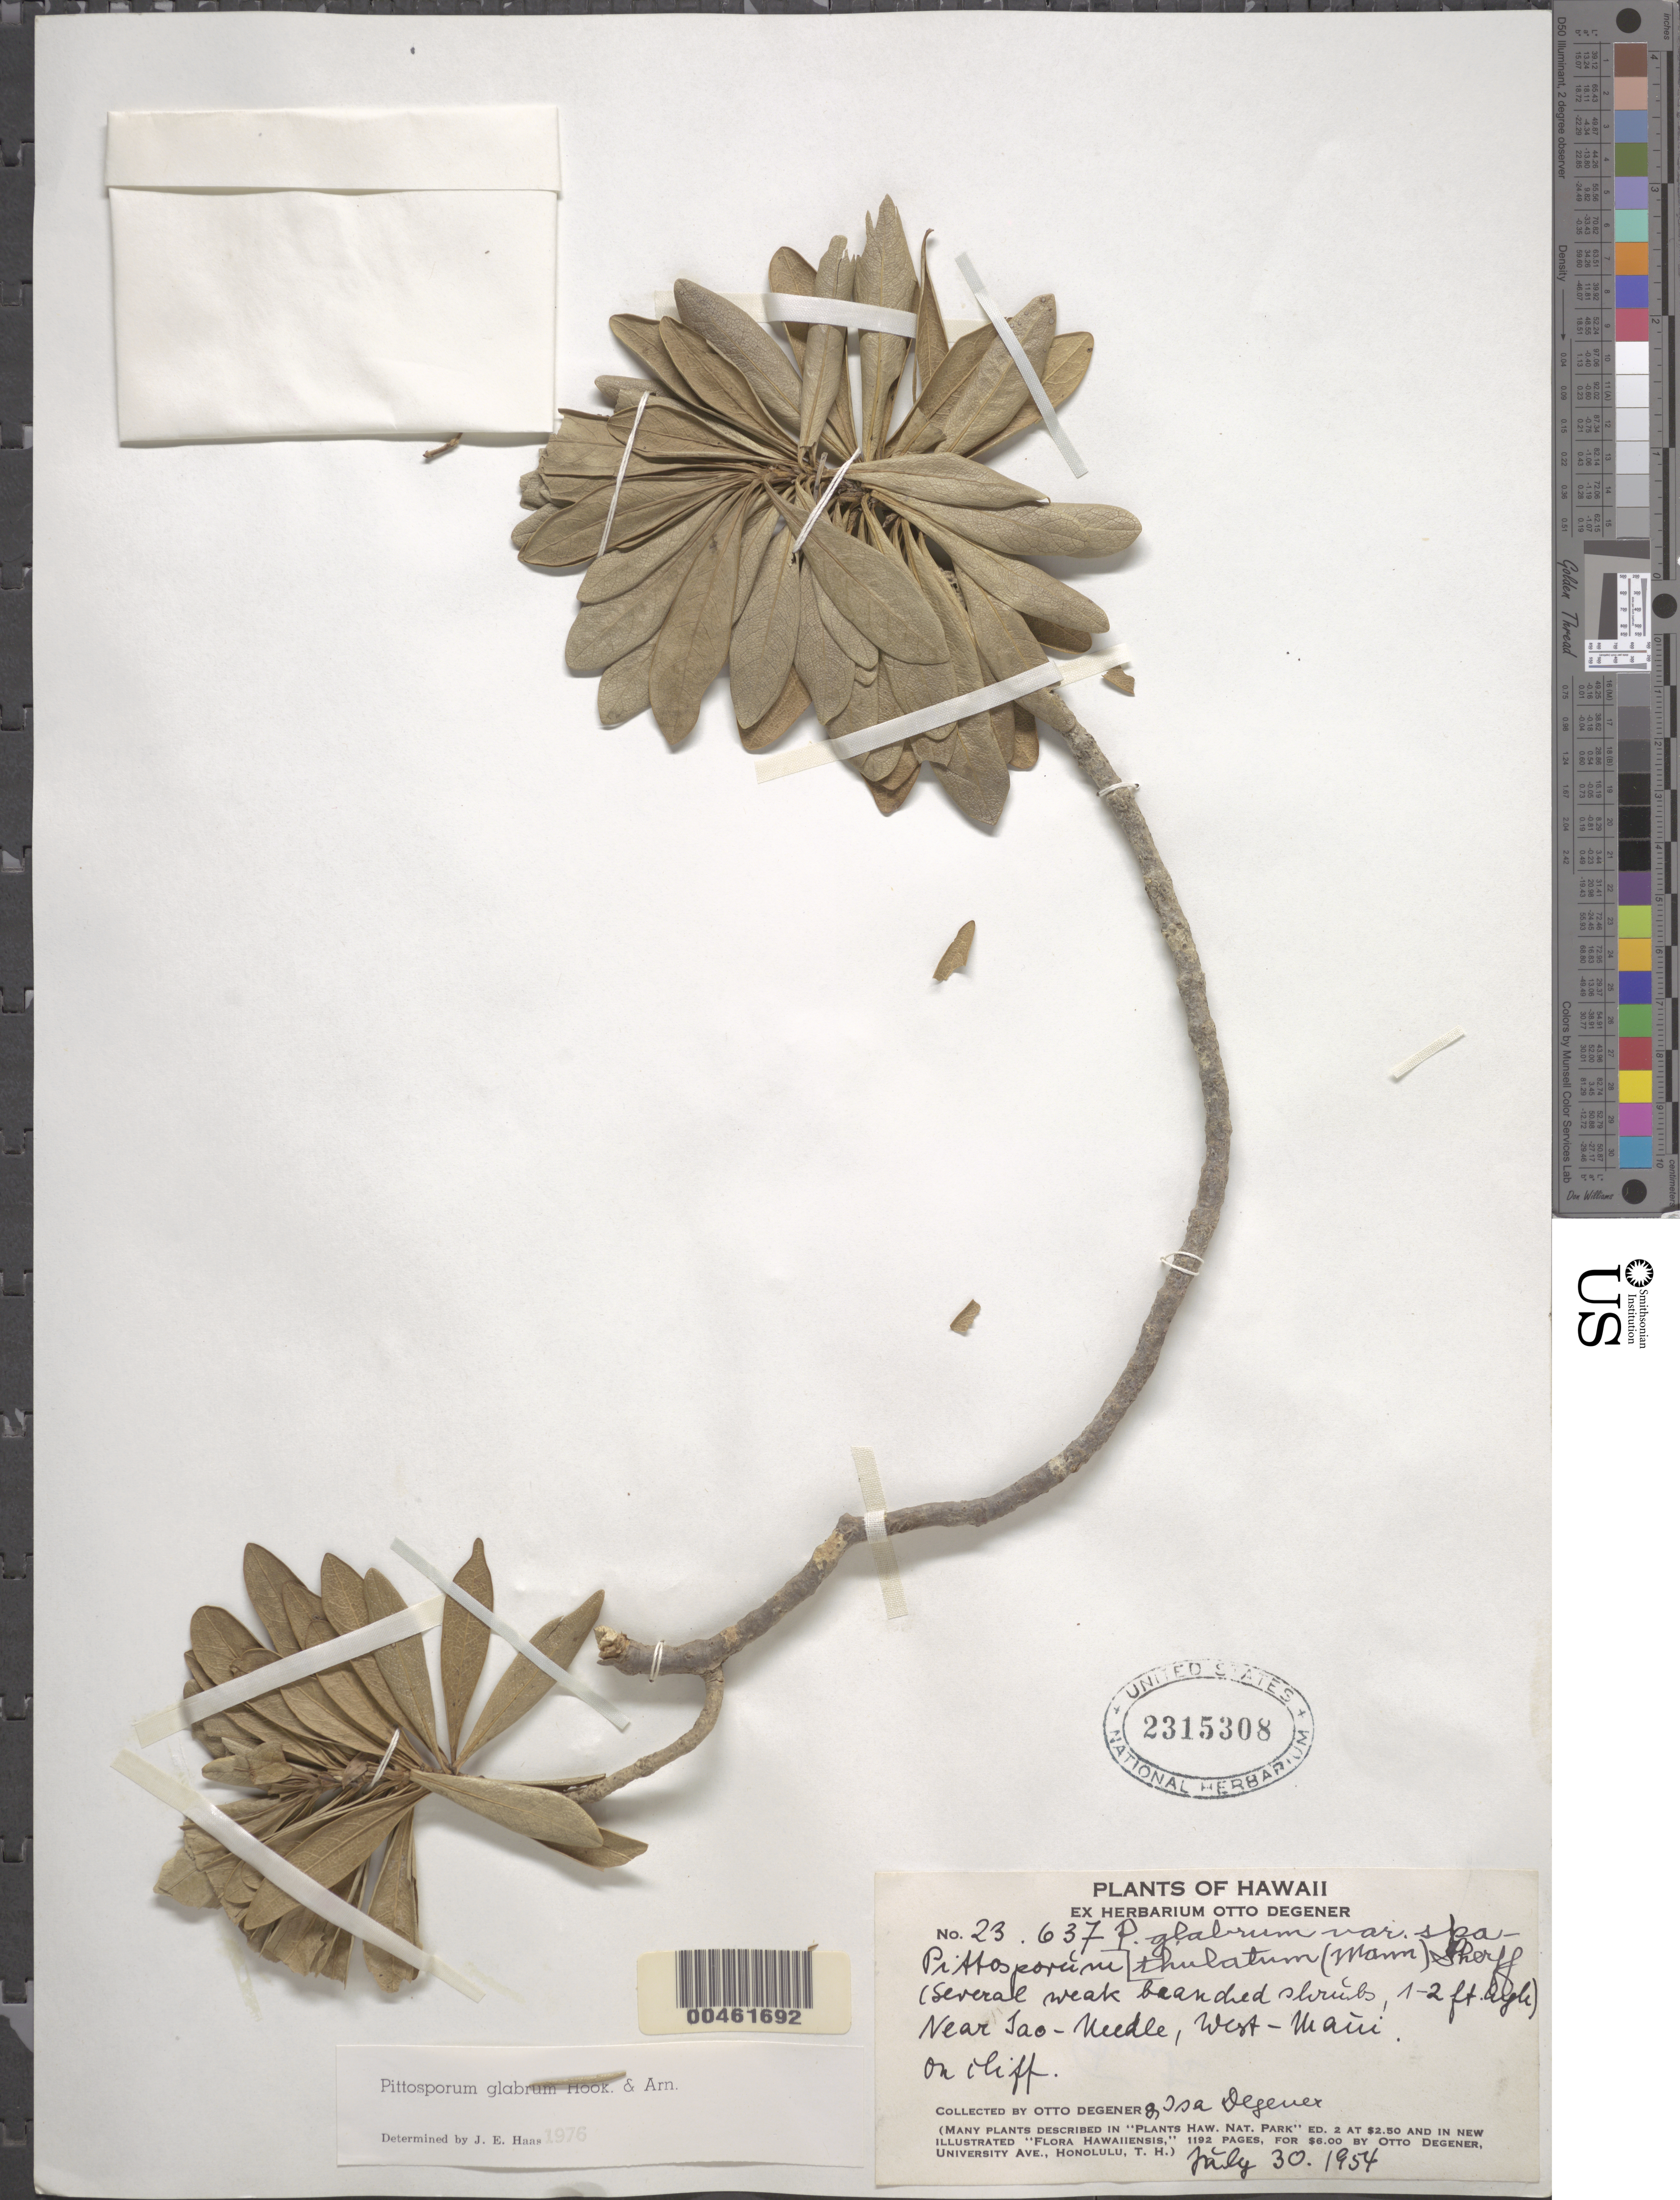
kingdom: Plantae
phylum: Tracheophyta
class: Magnoliopsida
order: Apiales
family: Pittosporaceae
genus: Pittosporum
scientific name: Pittosporum glabrum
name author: Hook. & Arn.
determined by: Haas, J. E.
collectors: O. Degener & I. Degener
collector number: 23637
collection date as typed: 30 Jul 1954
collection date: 1954-07-30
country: United States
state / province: Hawaii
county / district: Maui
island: Maui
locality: Near Iao-Needle, W Maui, on cliff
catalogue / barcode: US 2315308